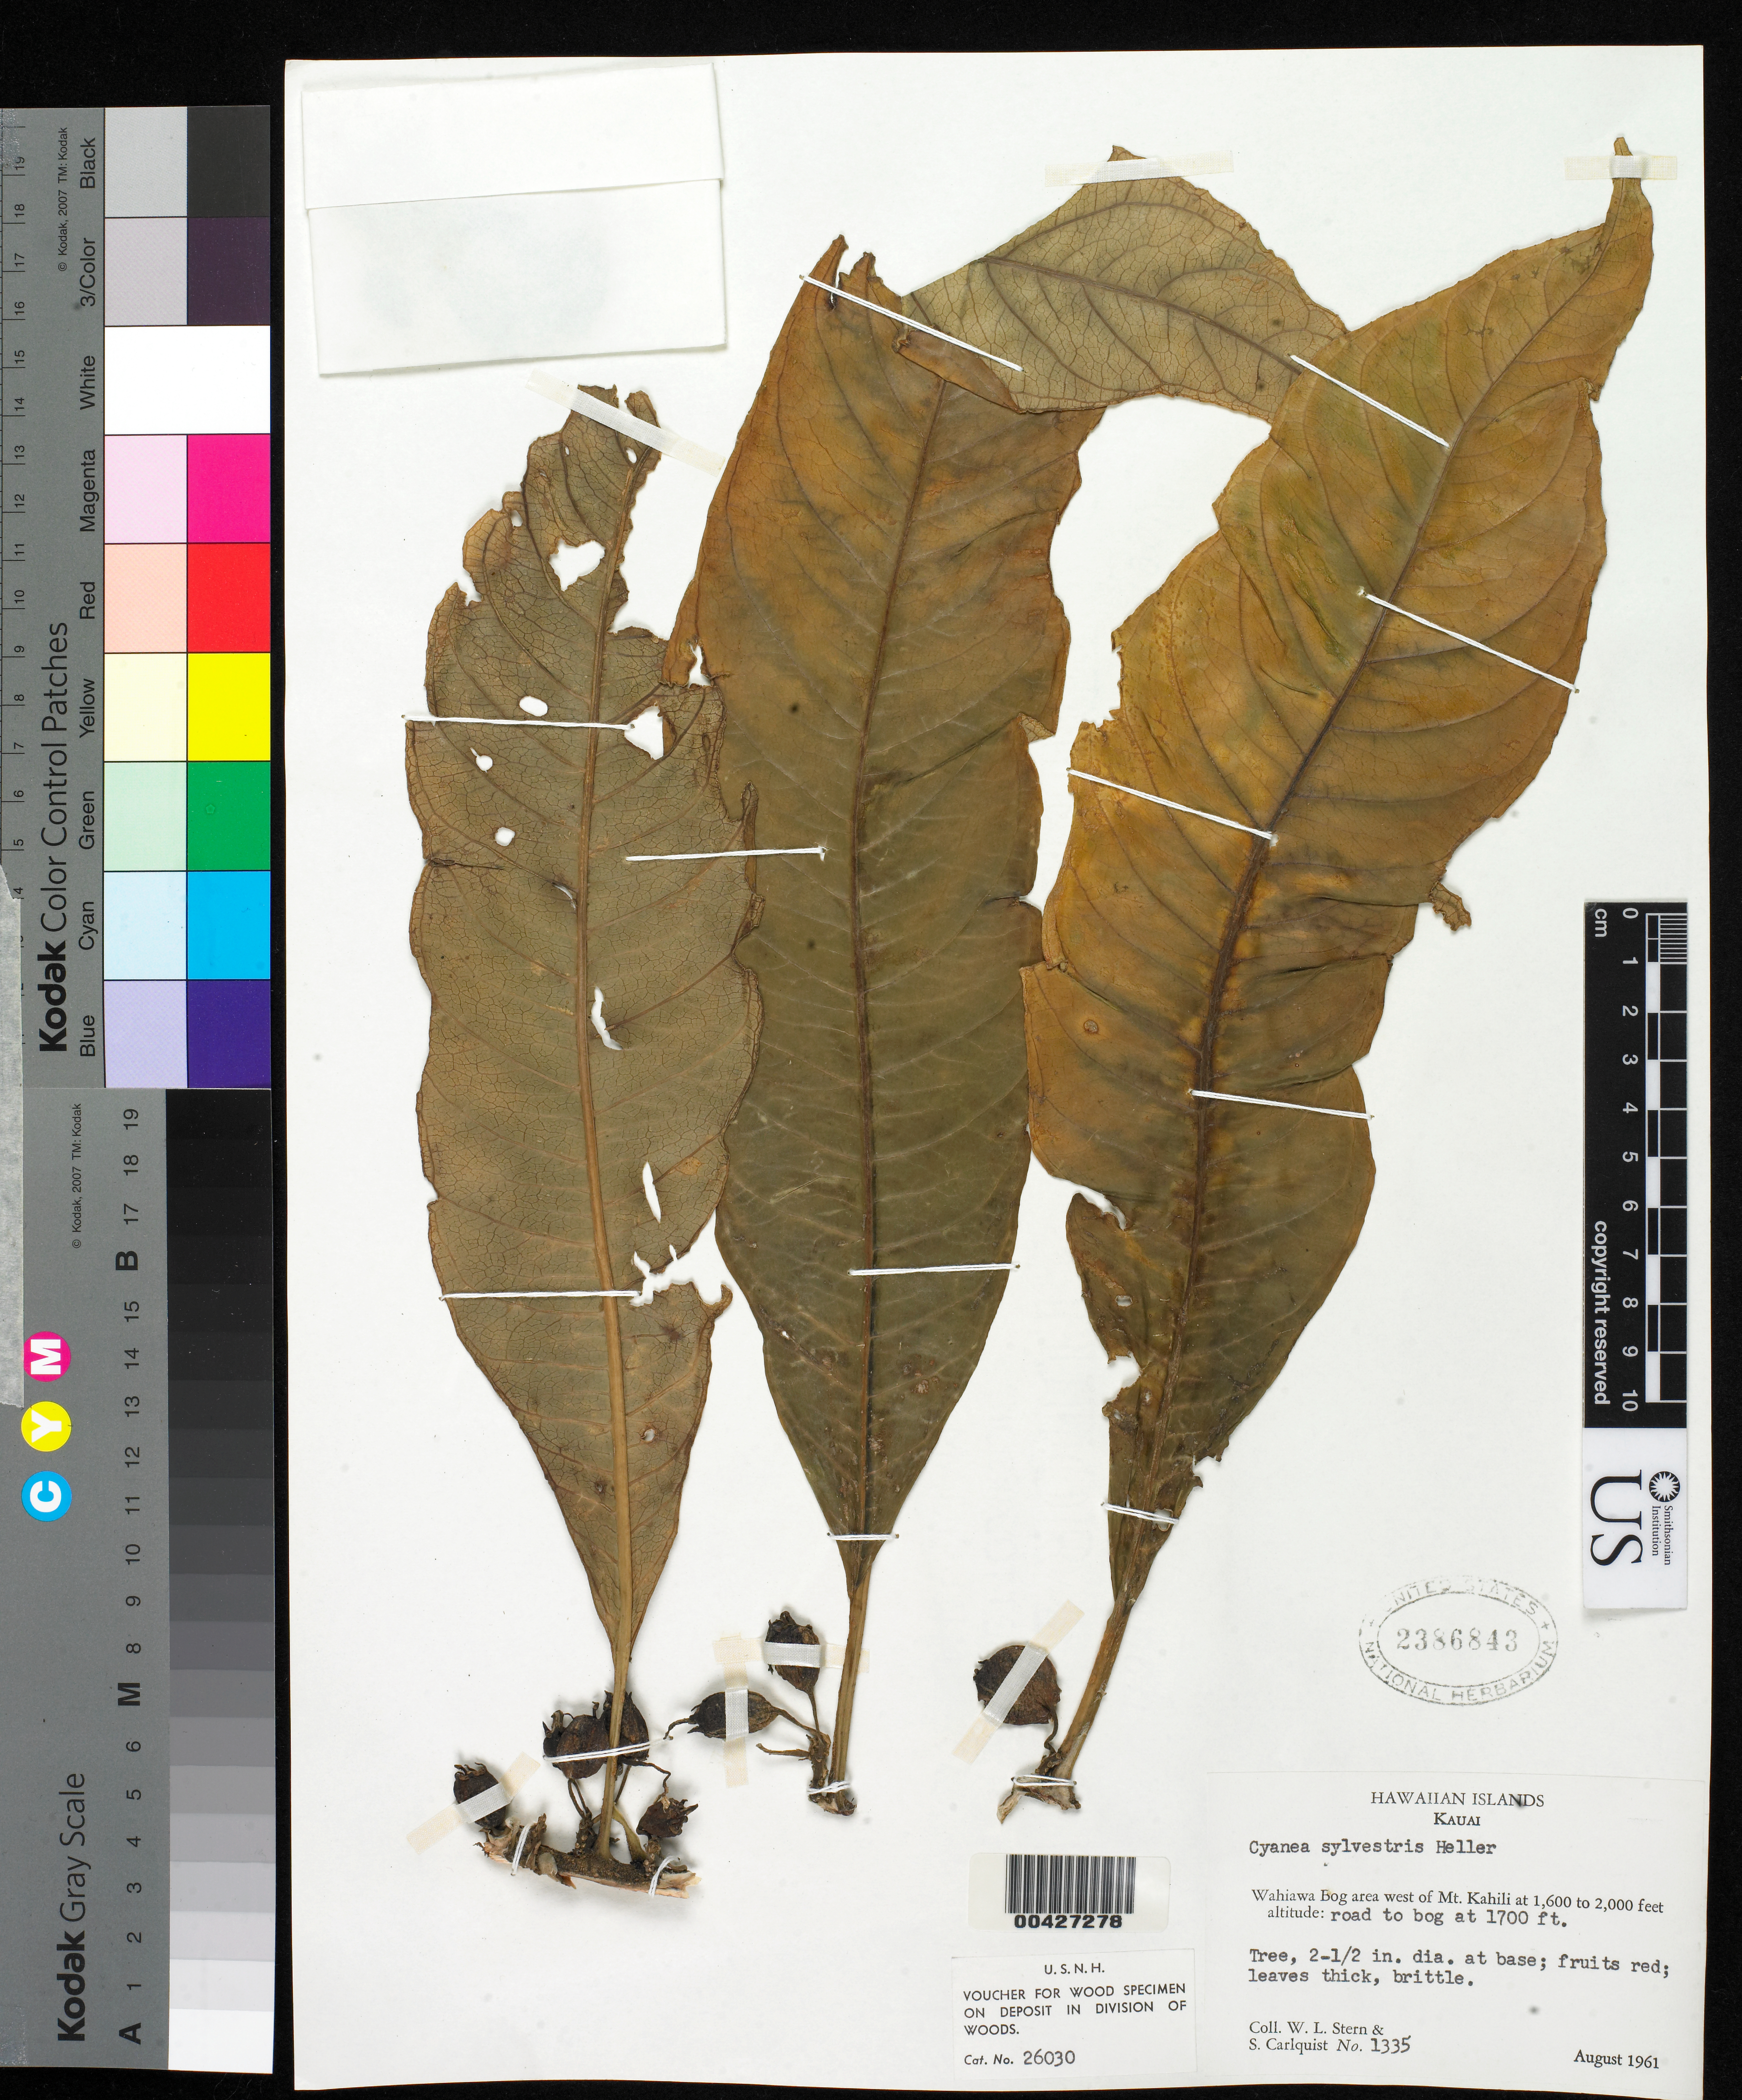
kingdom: Plantae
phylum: Tracheophyta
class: Magnoliopsida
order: Asterales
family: Campanulaceae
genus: Cyanea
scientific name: Cyanea hirtella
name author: (H. Mann) Hillebr.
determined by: Wagner, W. L., (BOT), Smithsonian Institution - National Museum of Natural History (UNITED STATES)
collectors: W. L. Stern & S. Carlquist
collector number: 1335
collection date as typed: Aug 1961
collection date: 1961-08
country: United States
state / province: Hawaii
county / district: Kauai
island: Kaua'i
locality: Wahiawa Bog area W of Mt. Kahili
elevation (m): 518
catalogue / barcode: US 2386843